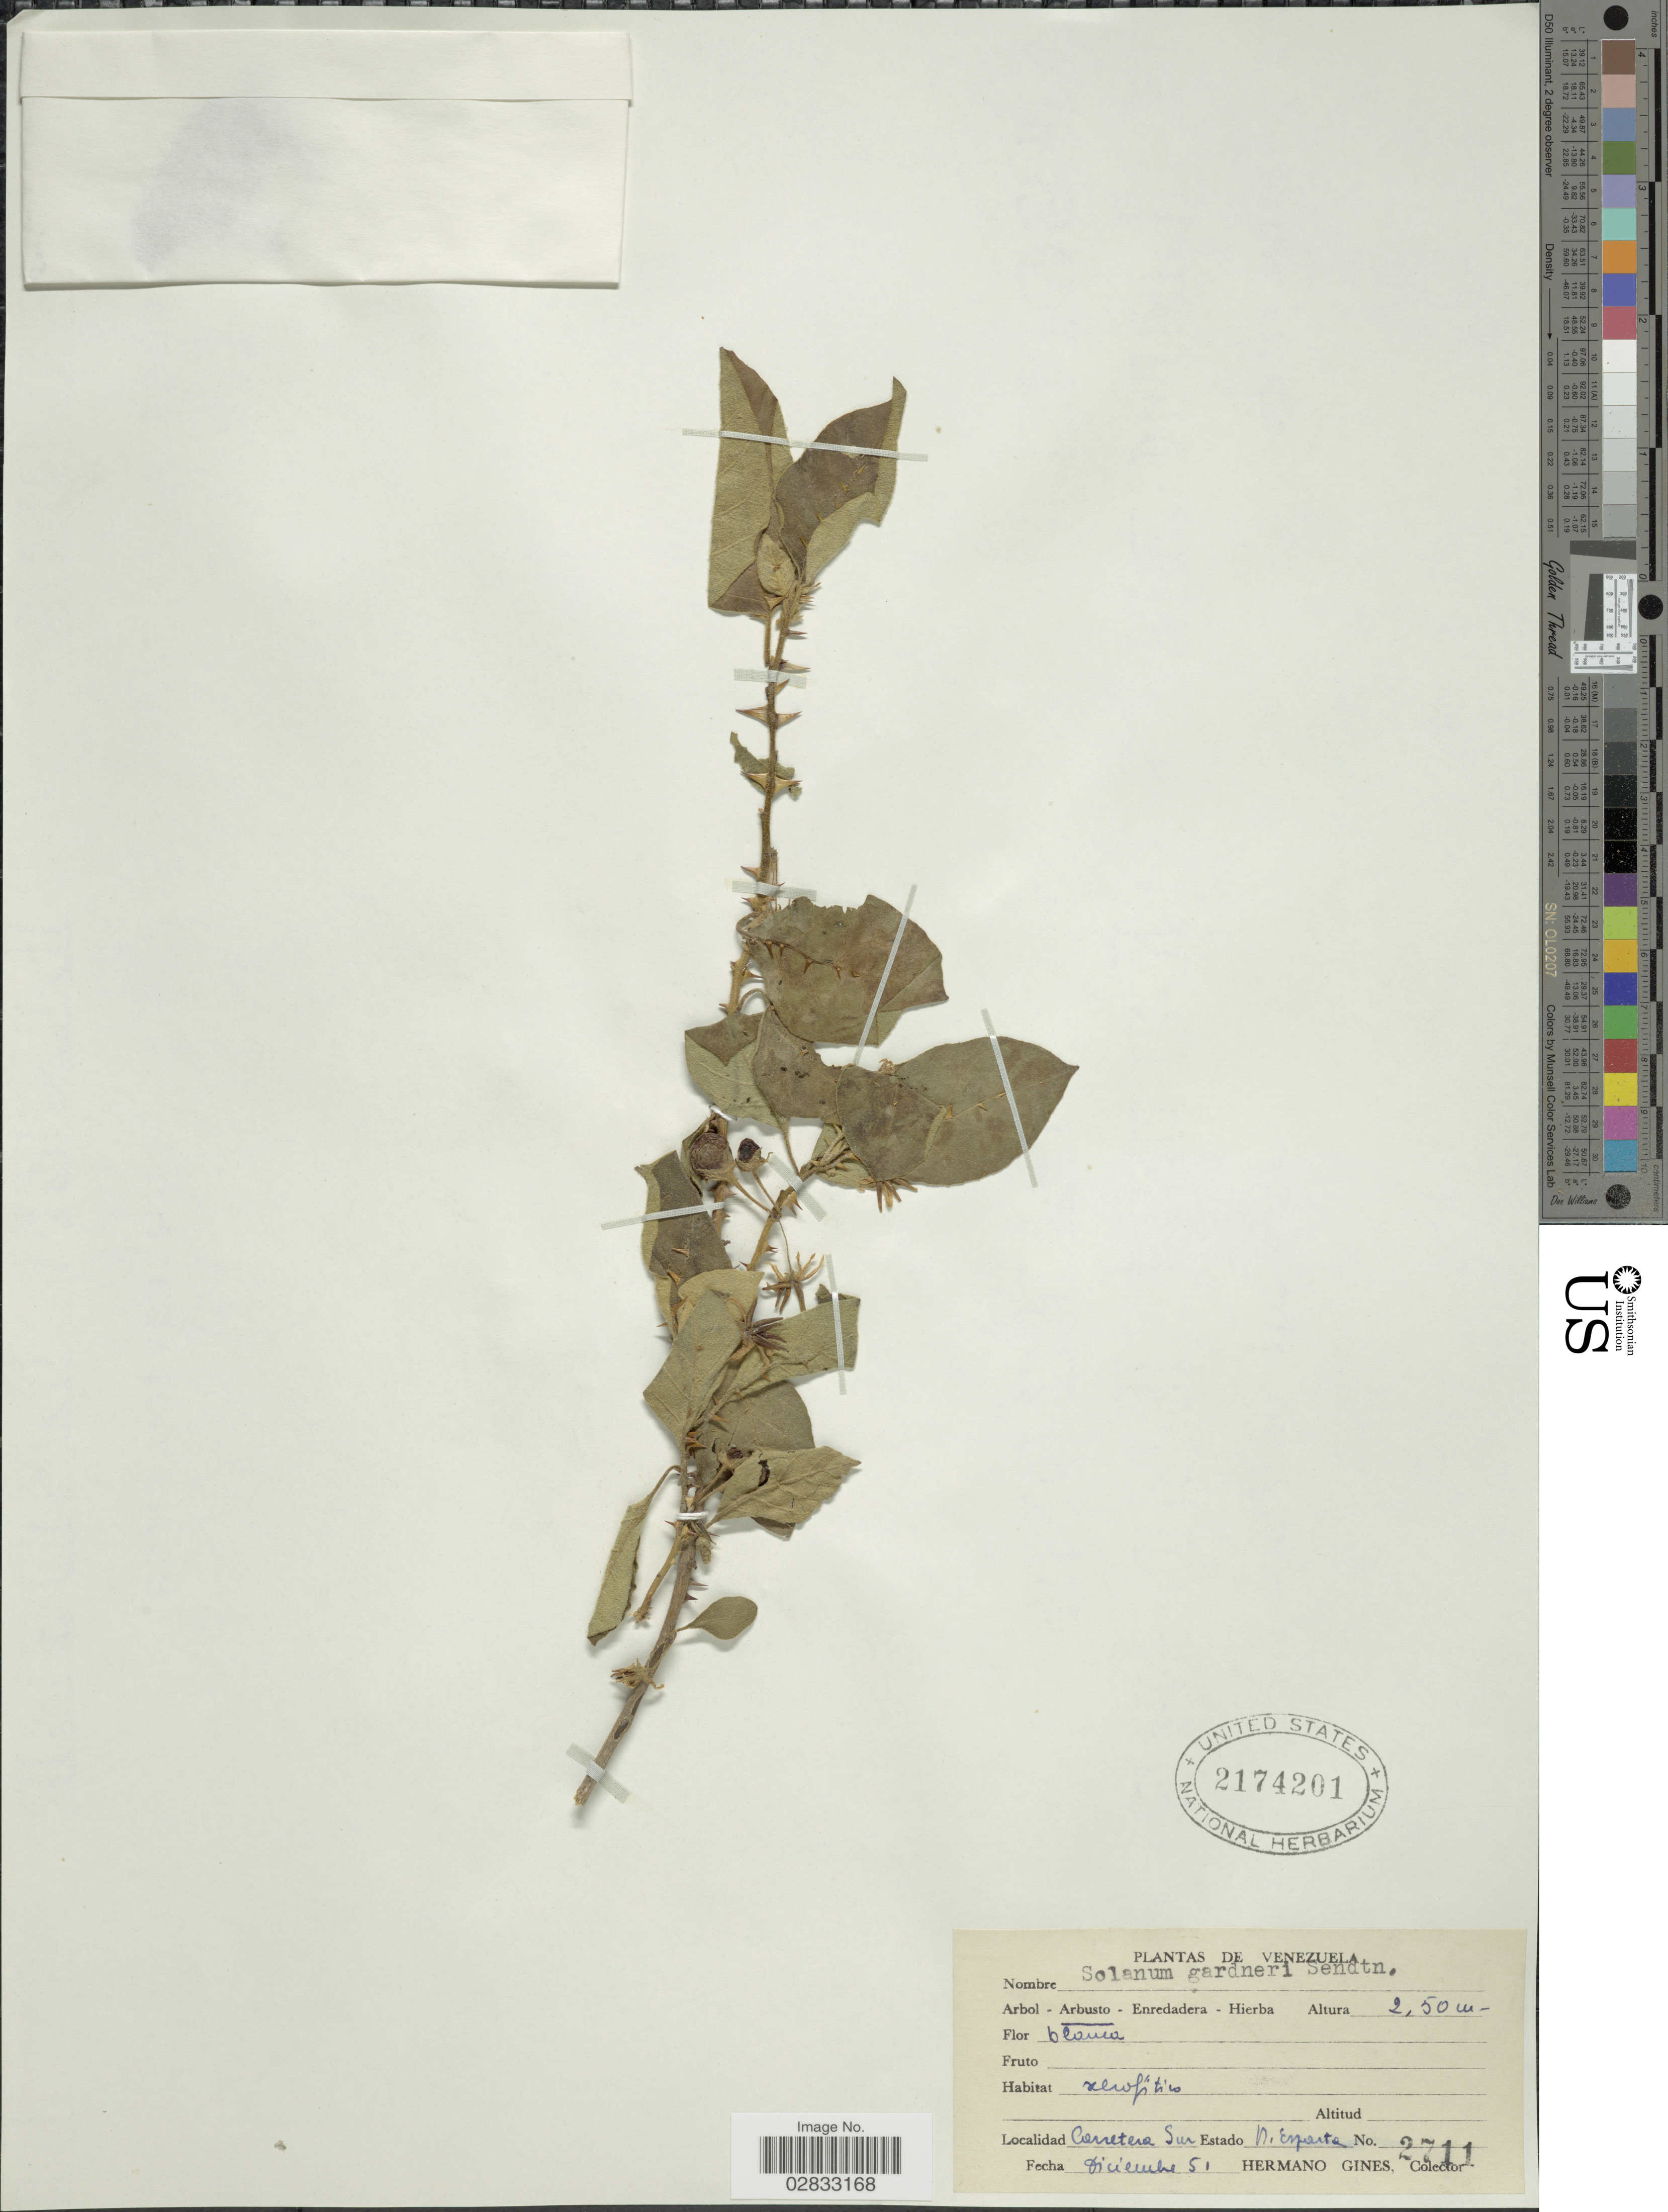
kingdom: Plantae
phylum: Tracheophyta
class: Magnoliopsida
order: Solanales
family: Solanaceae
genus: Solanum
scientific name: Solanum gardneri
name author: Sendtn. in Mart.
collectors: Bro. Gines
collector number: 2711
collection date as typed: Transcribed d/m/y: /12/51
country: Venezuela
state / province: Nueva Esparta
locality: Carretera Sur.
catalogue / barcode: US 2174201